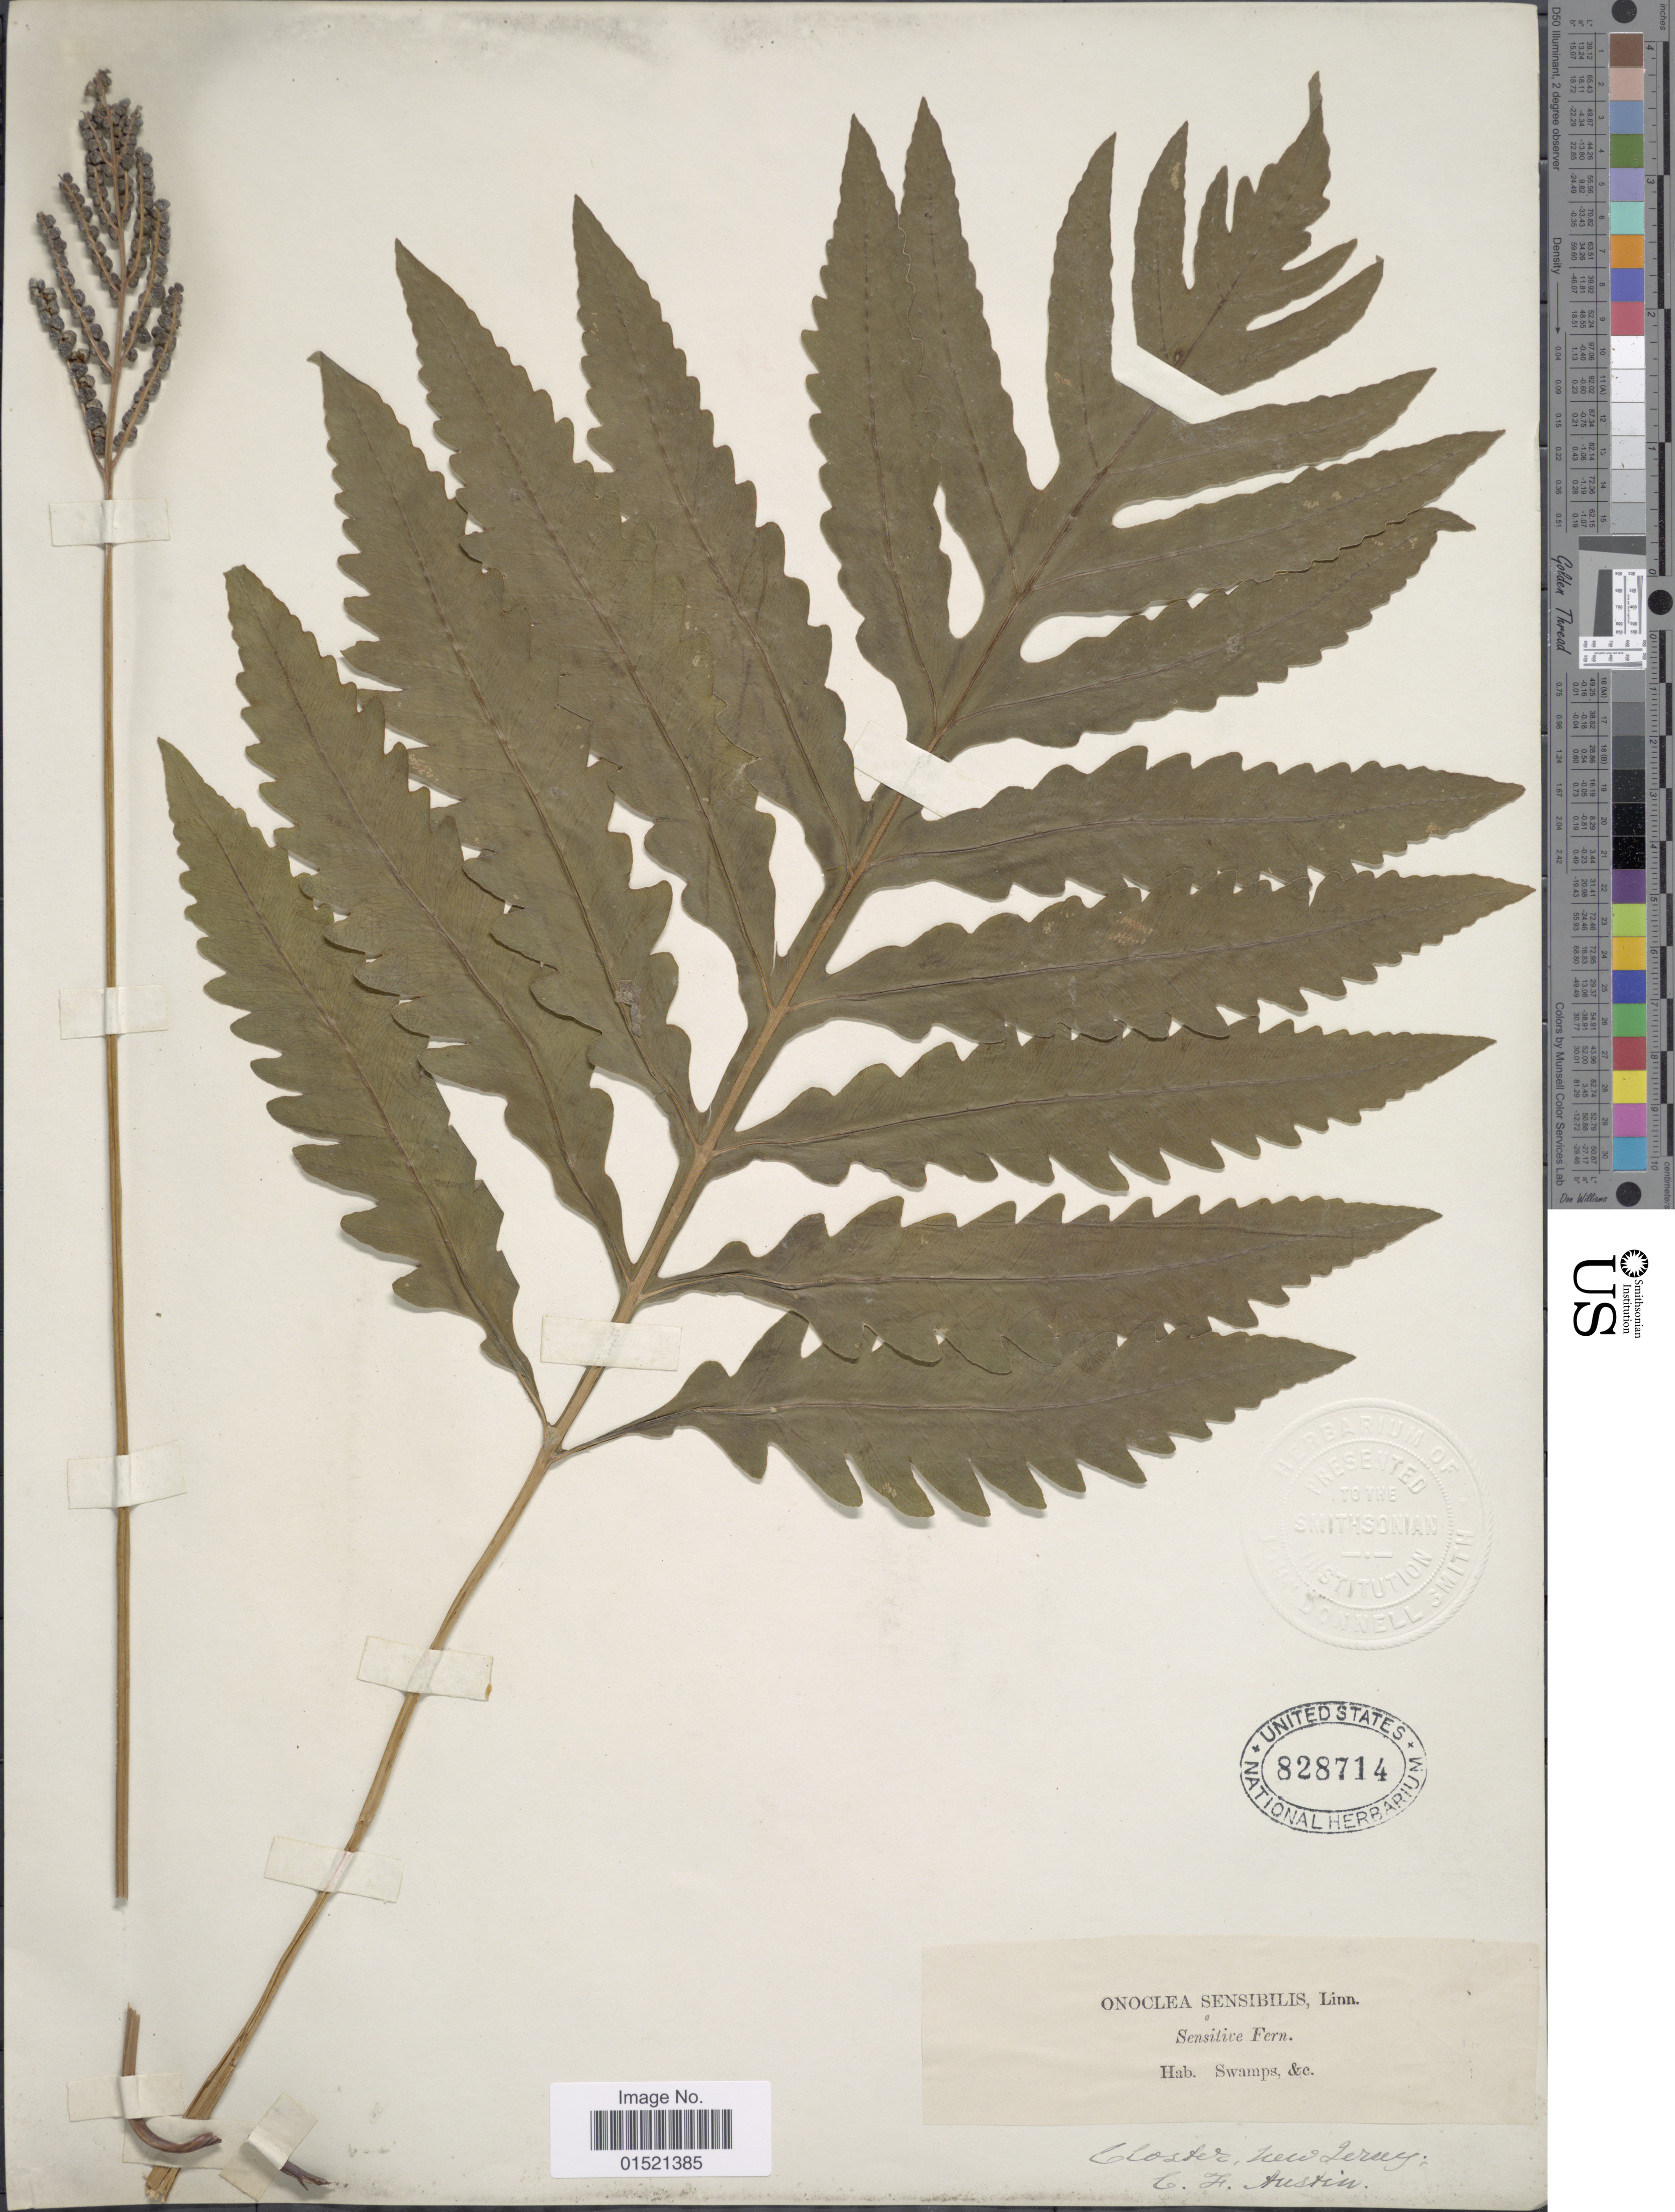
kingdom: Plantae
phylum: Tracheophyta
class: Polypodiopsida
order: Polypodiales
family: Onocleaceae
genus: Onoclea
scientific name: Onoclea sensibilis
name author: L.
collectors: C. F. Austin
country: United States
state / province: New Jersey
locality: Closter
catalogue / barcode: US 828714